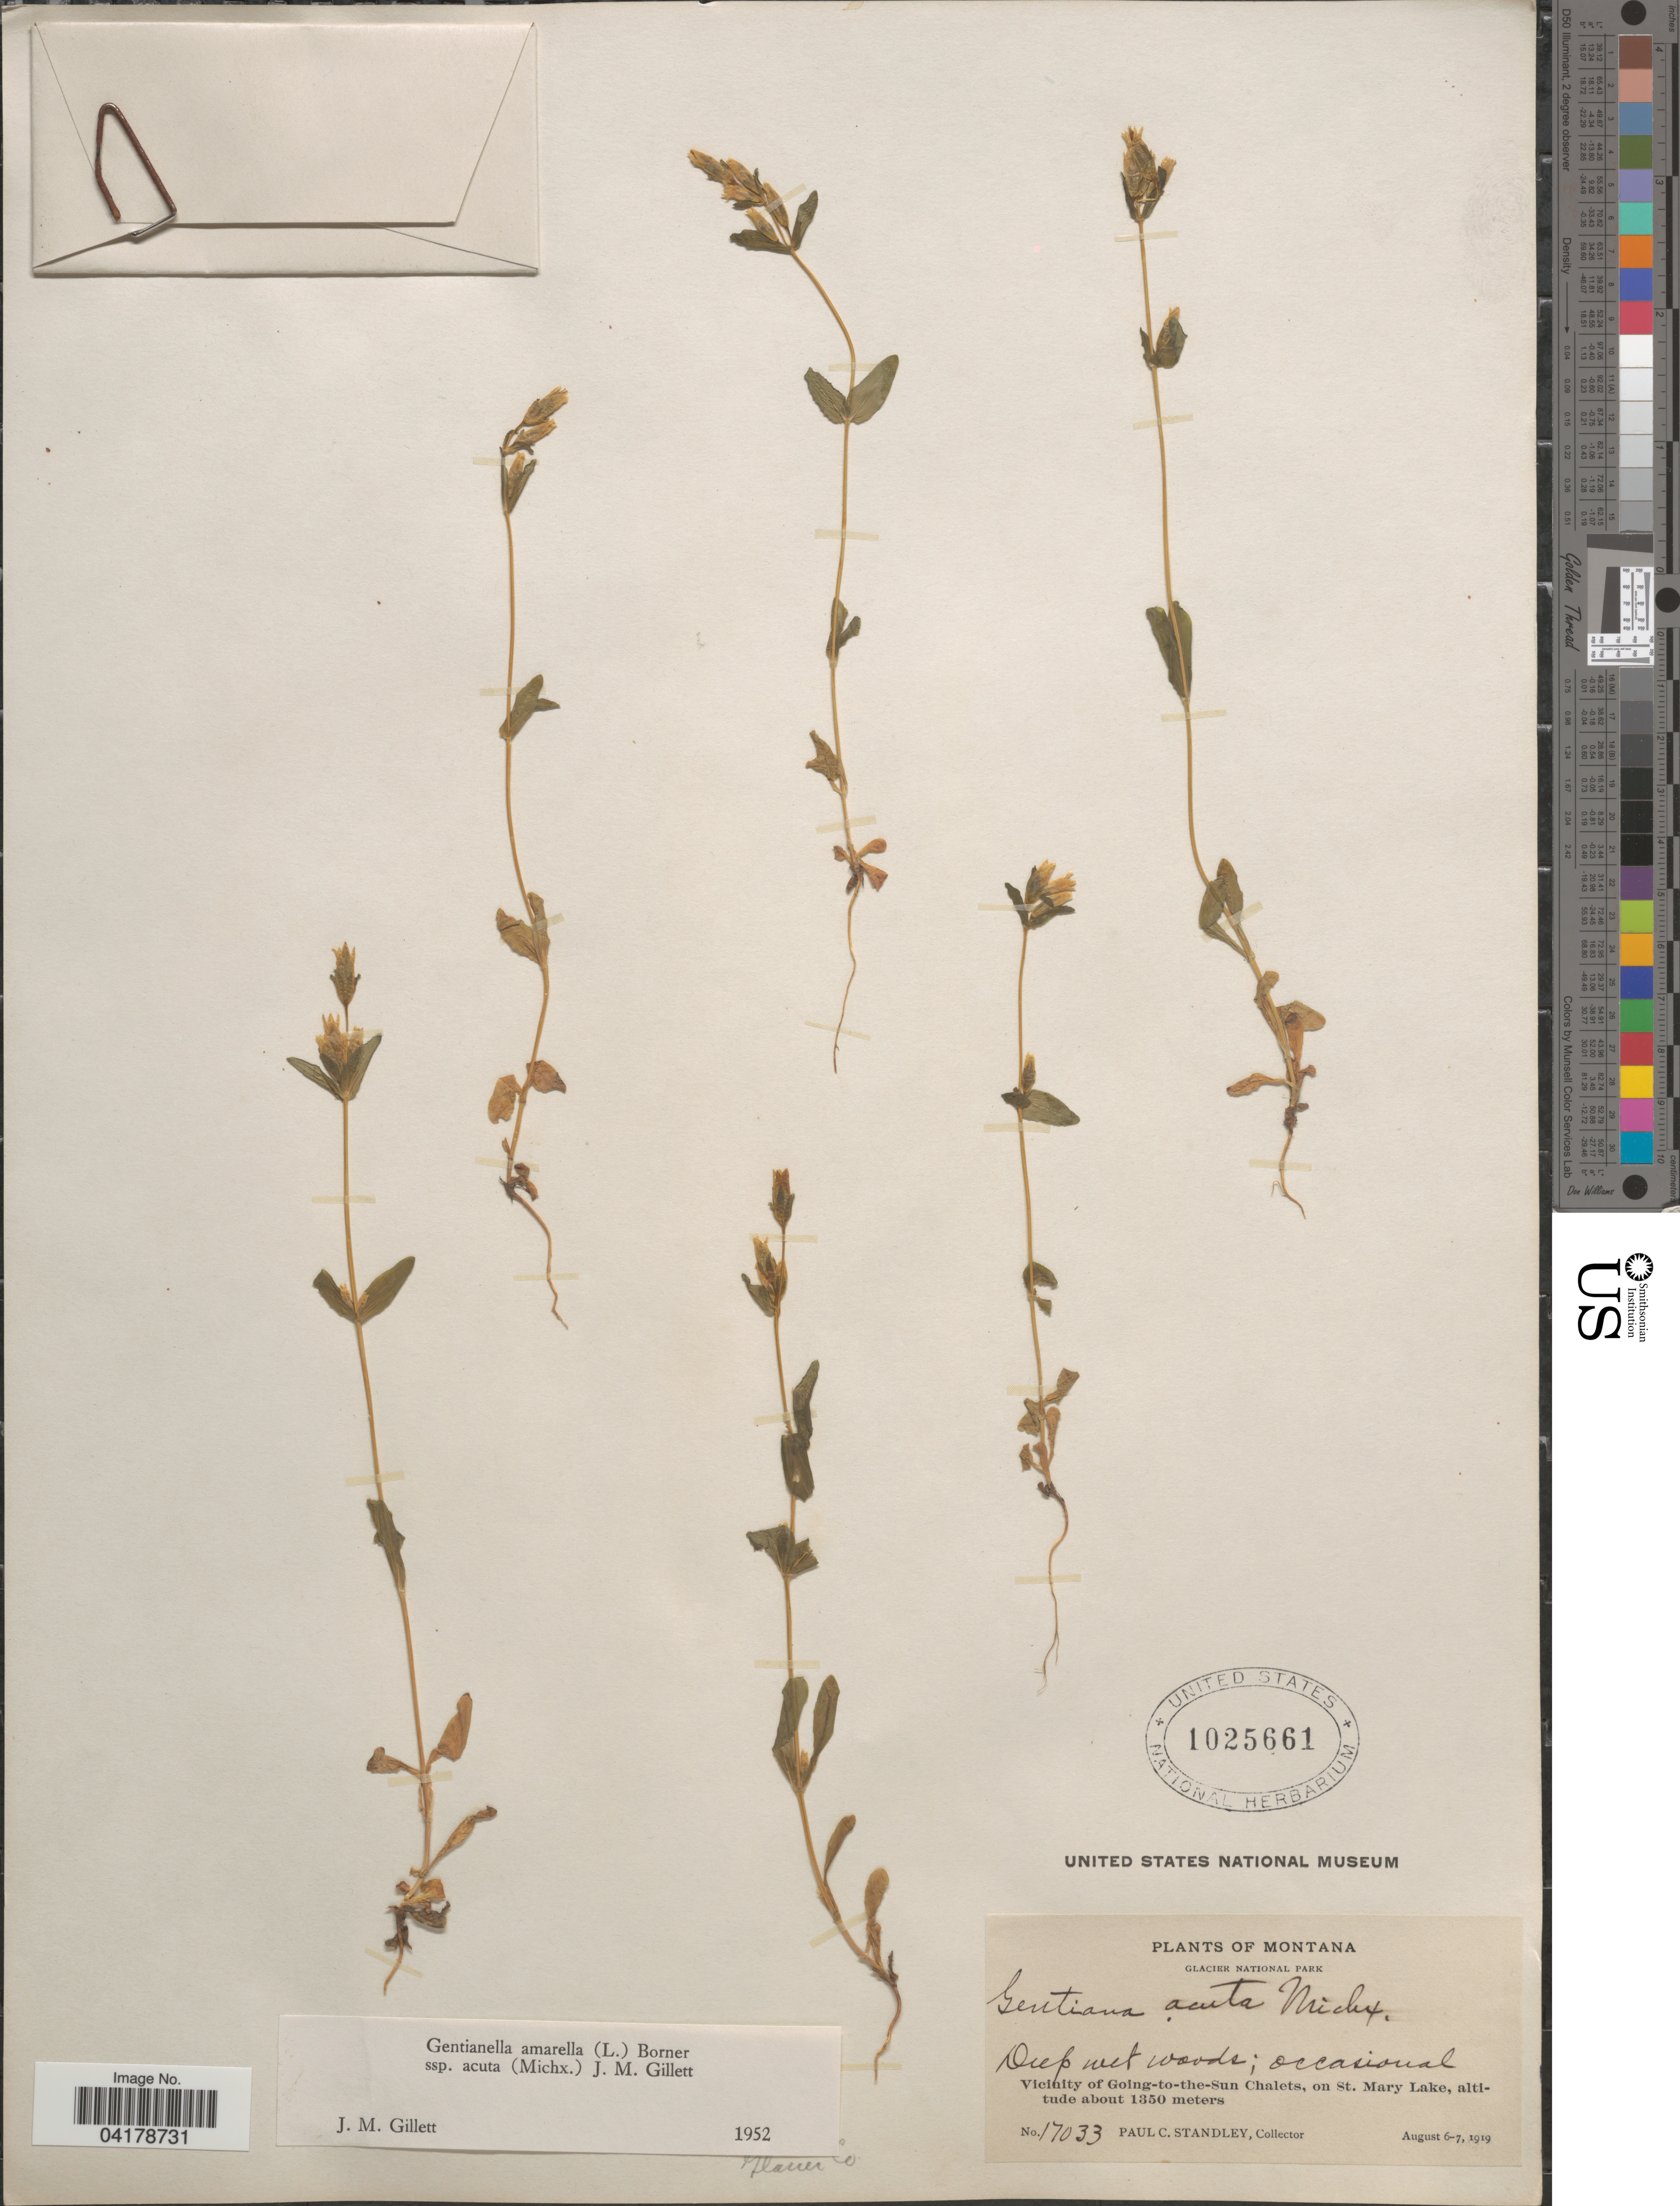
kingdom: Plantae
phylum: Tracheophyta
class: Magnoliopsida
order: Gentianales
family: Gentianaceae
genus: Gentianella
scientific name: Gentianella amarella subsp. acuta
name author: (Michx.) J.M. Gillett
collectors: P. C. Standley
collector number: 17033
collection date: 1919-08-06/1919-08-07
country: United States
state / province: Montana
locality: Glacier Co. Glacier National Park. Vicinity of Going-to-the-Sun Chalets, on St. Mary Lake.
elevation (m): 1350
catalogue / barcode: US 1025661